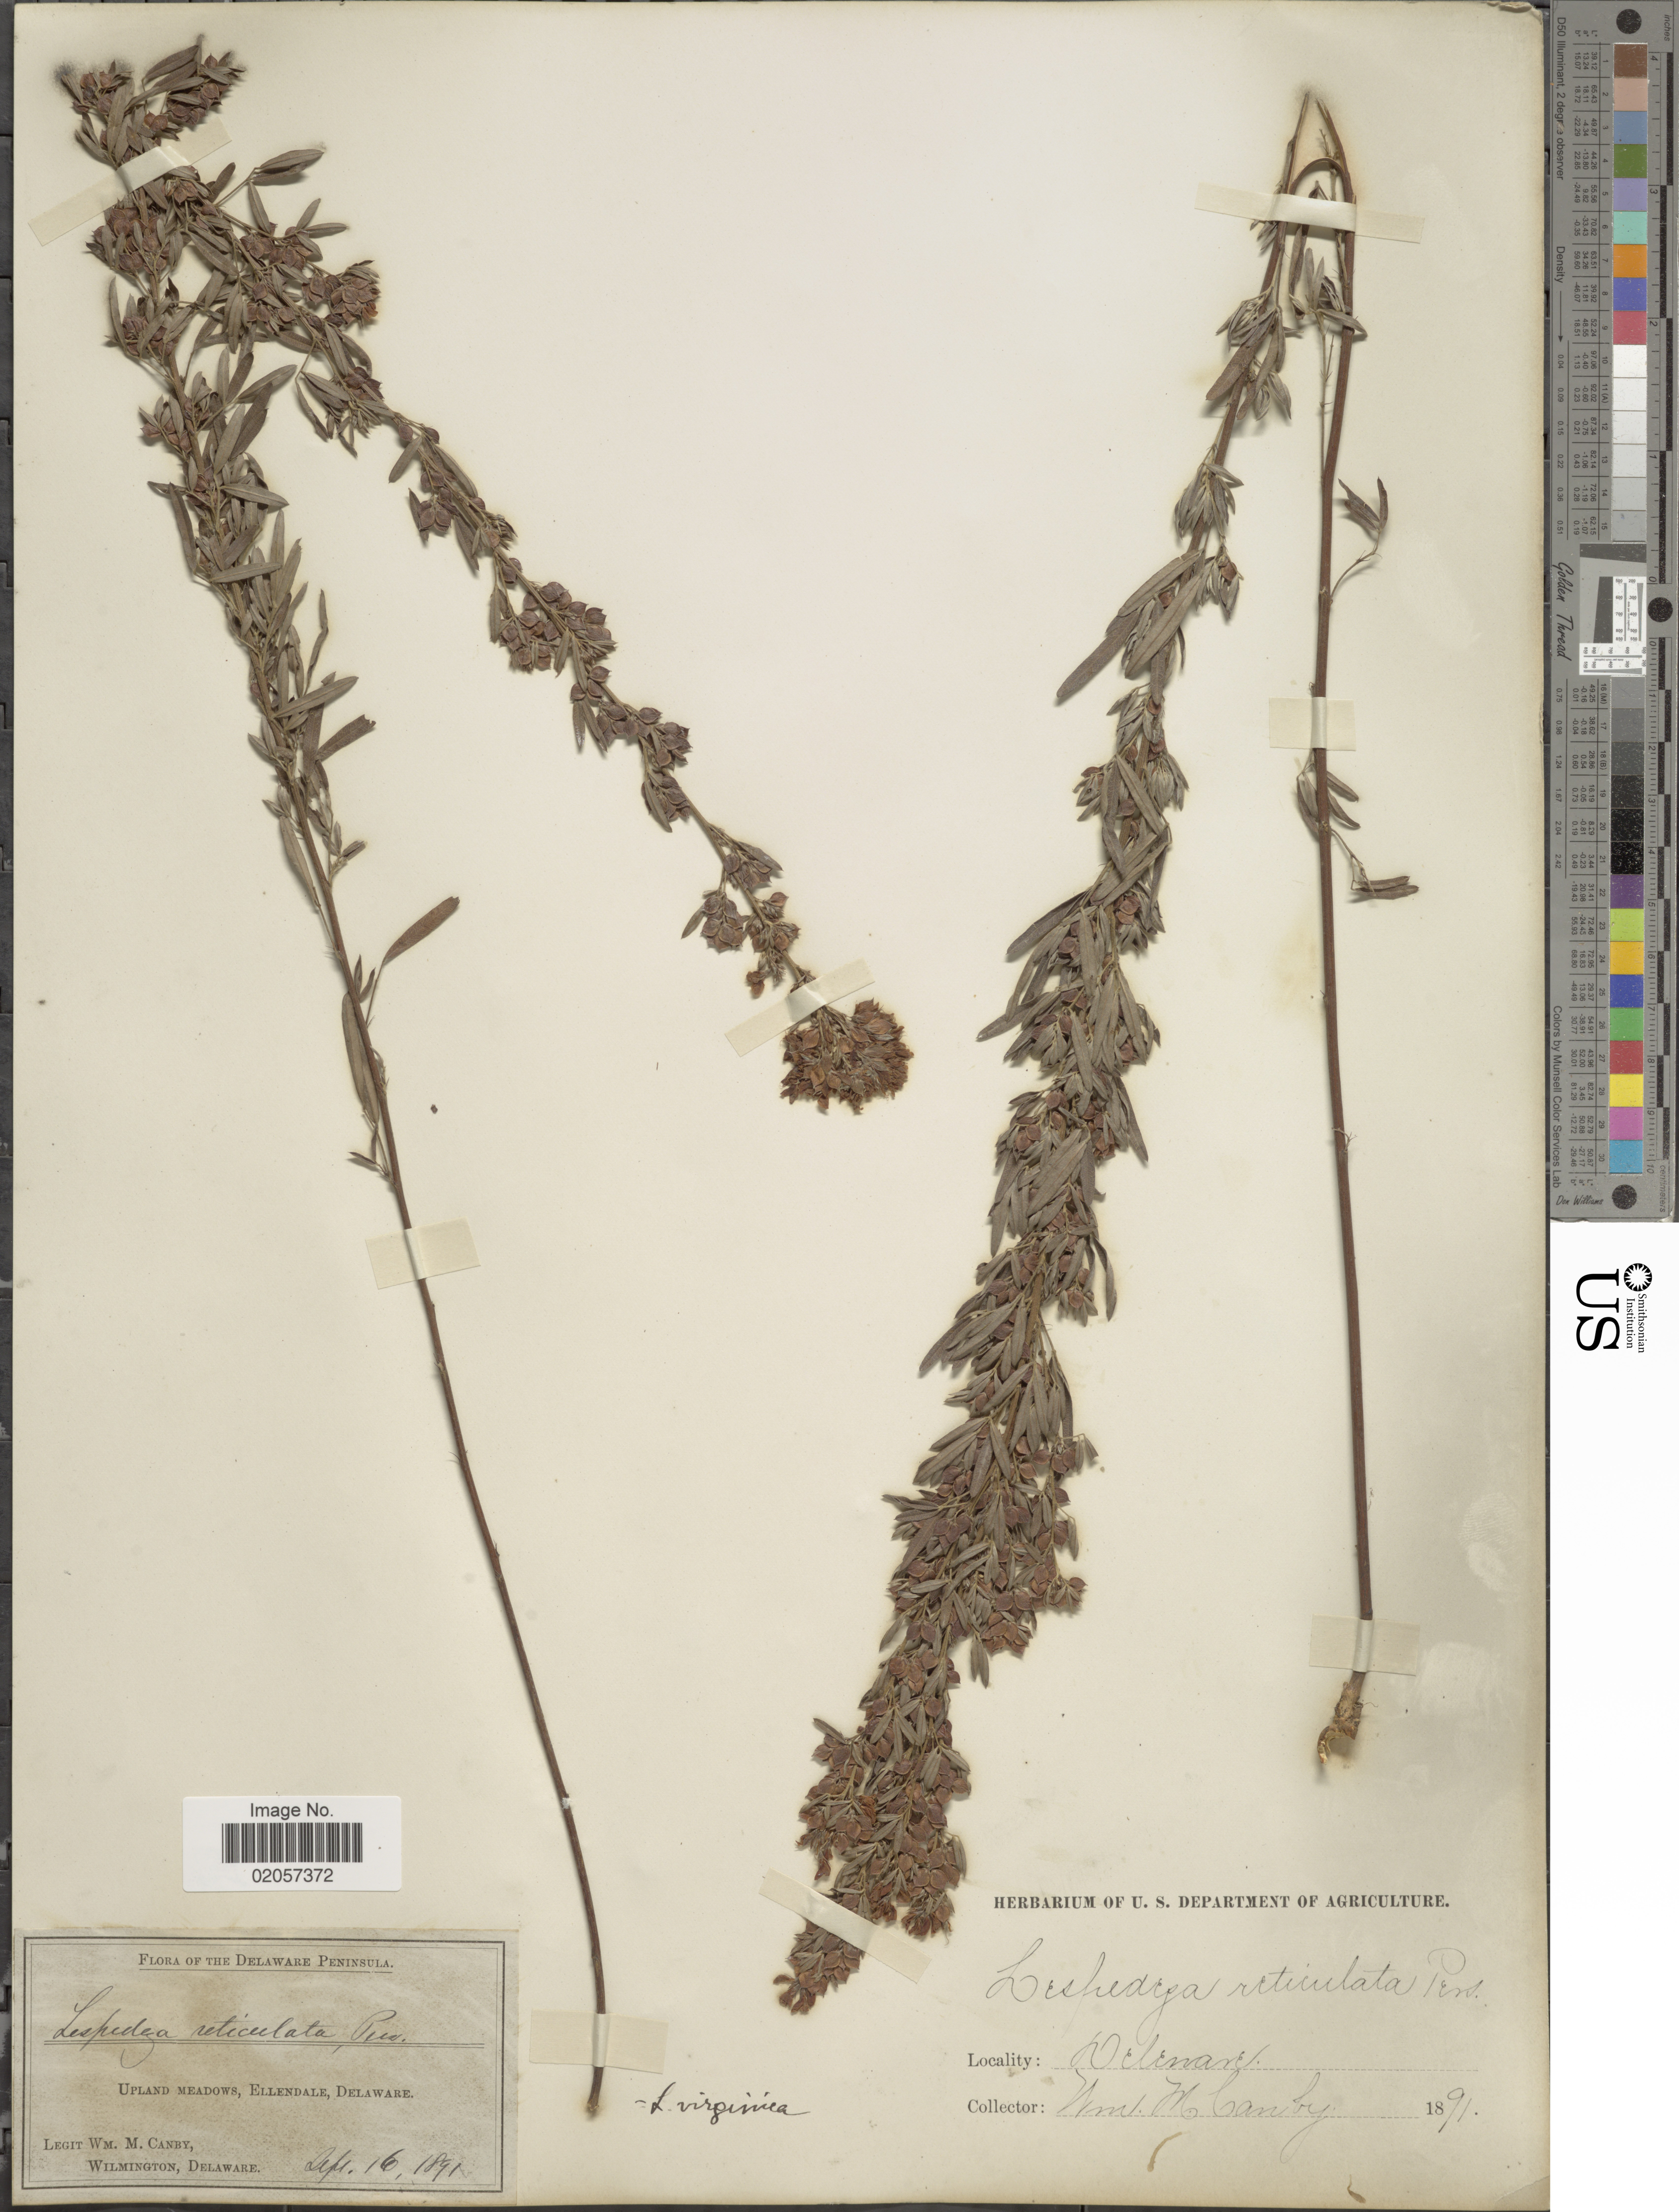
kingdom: Plantae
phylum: Tracheophyta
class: Magnoliopsida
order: Fabales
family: Fabaceae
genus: Lespedeza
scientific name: Lespedeza virginica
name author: (L.) Britton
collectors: W. M. Canby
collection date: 1891-09-16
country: United States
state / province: Delaware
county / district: Sussex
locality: Delaware Peninsula, Ellendale, Delaware.